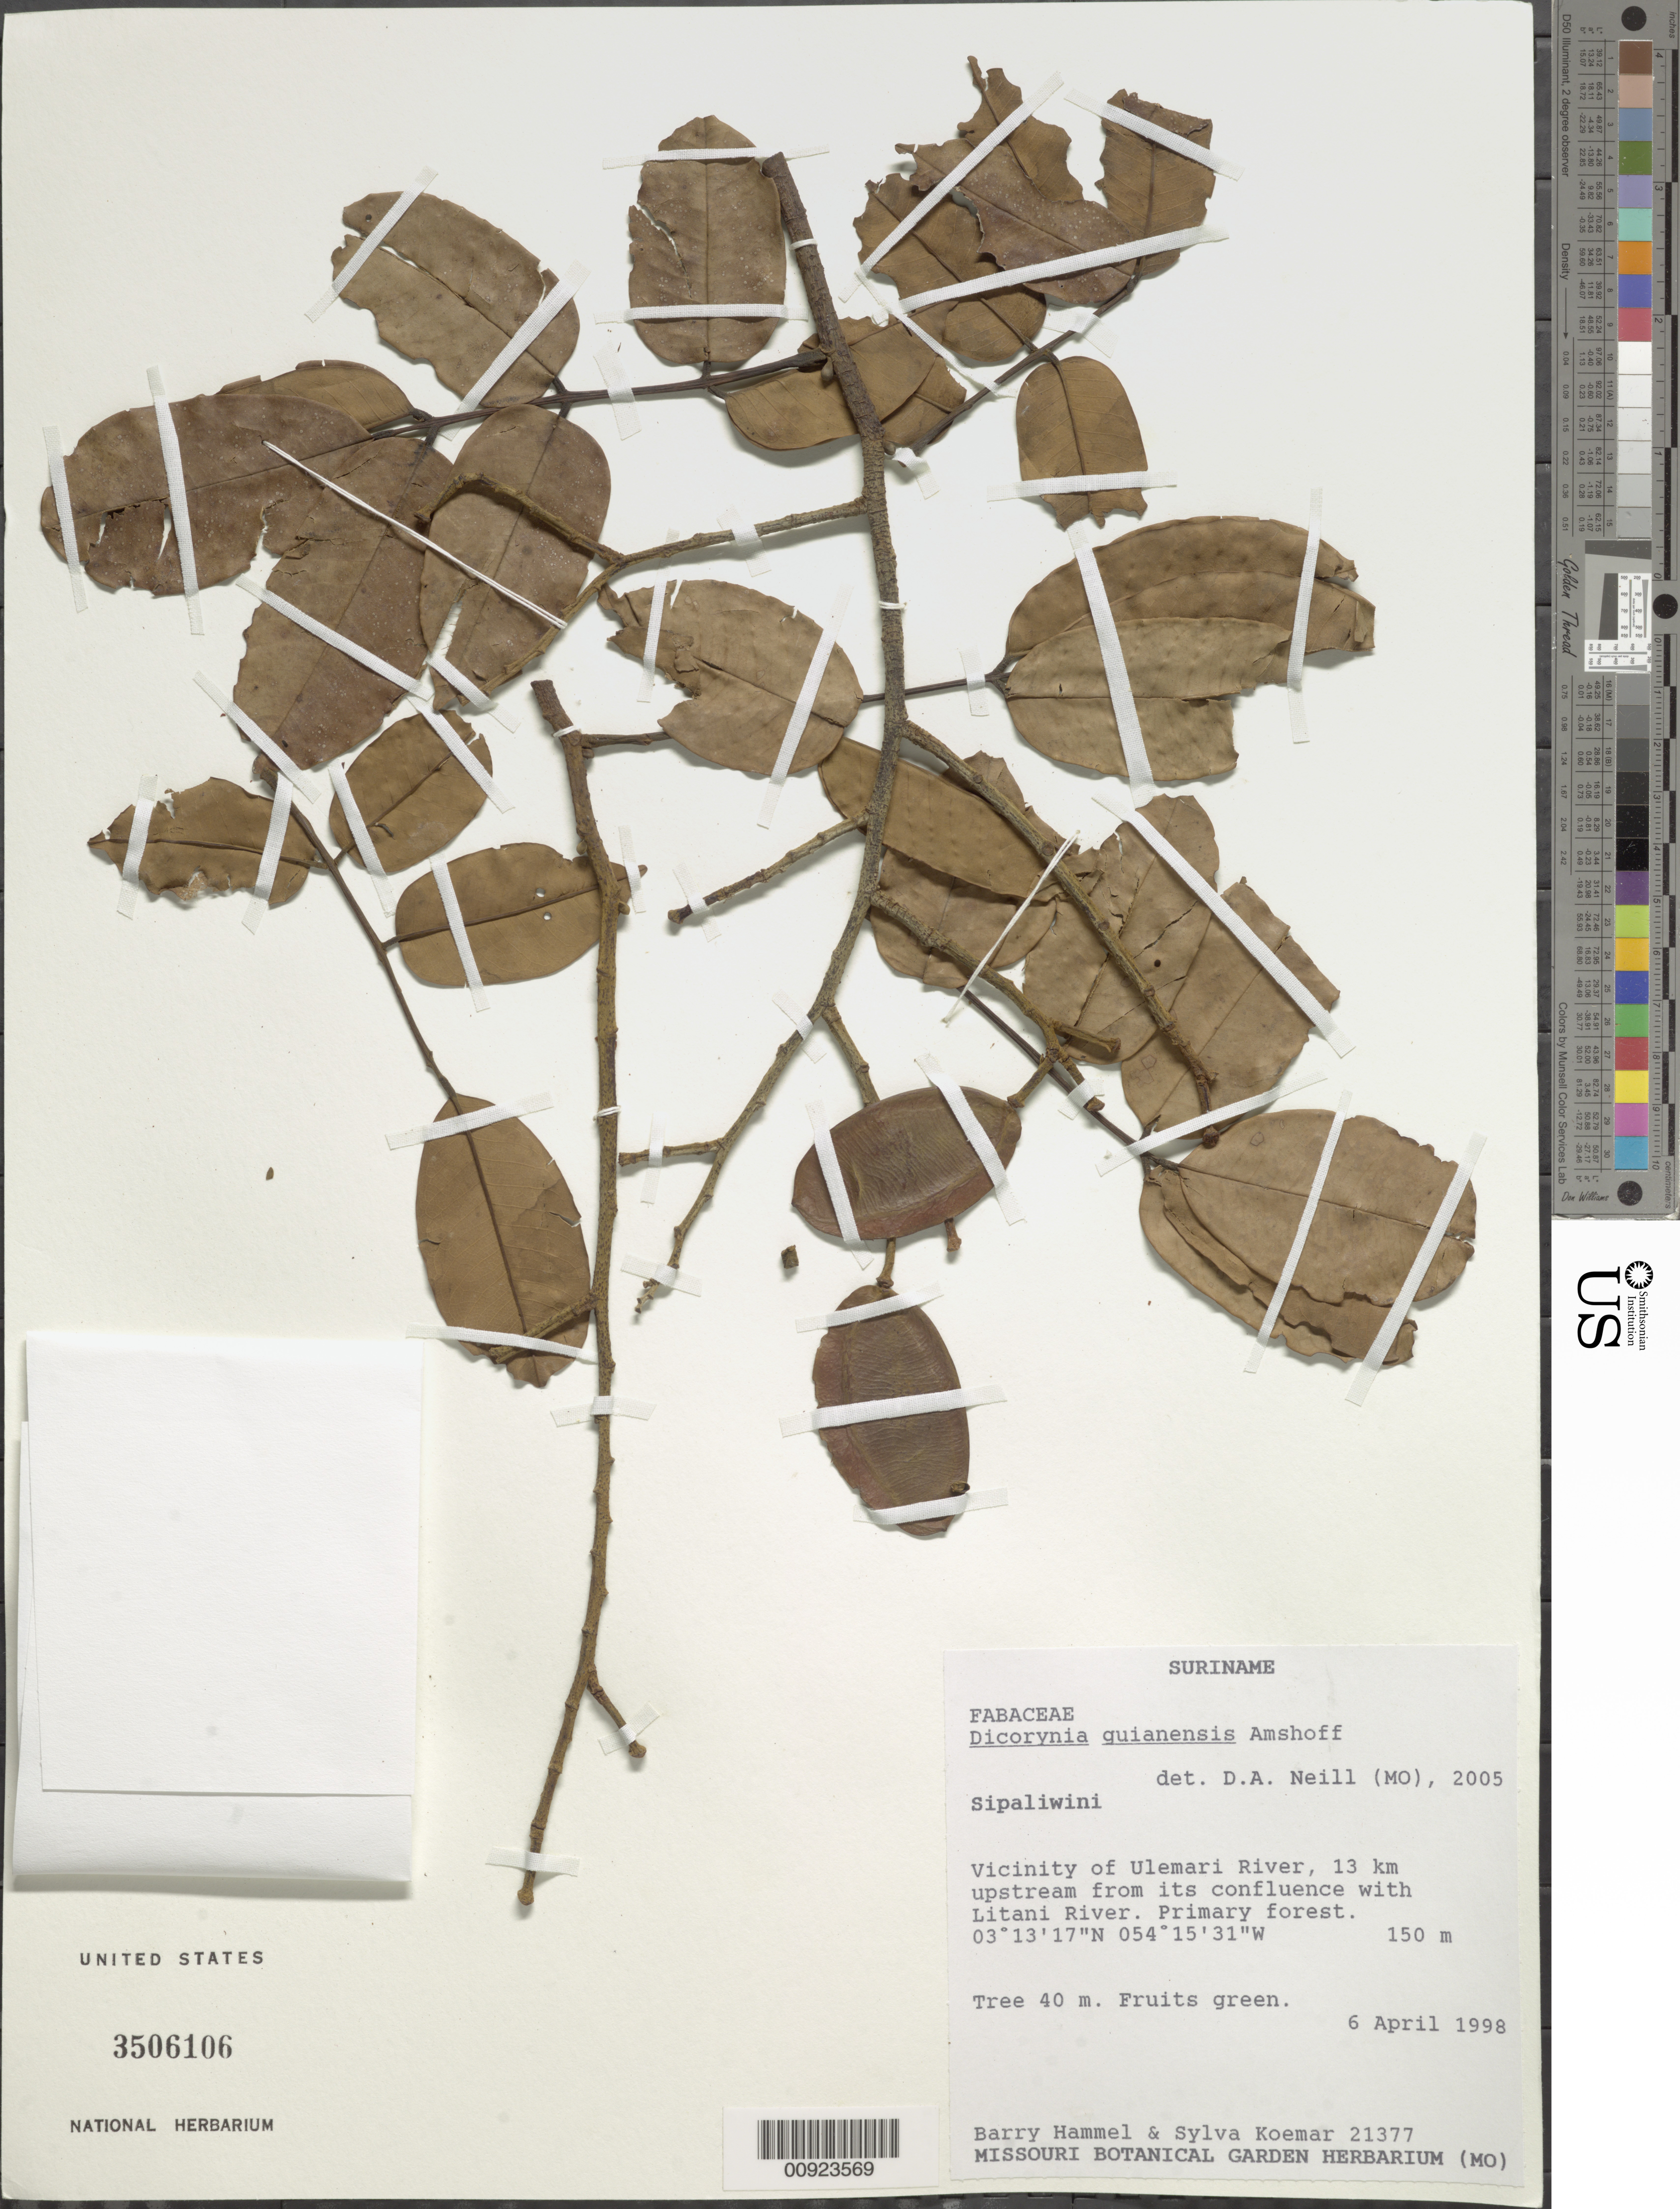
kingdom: Plantae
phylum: Tracheophyta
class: Magnoliopsida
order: Fabales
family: Fabaceae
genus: Dicorynia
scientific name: Dicorynia guianensis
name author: Amshoff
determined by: Neill, David Alan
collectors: B. Hammel & S. Koemar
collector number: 21377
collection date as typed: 6-Apr-98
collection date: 1998-04-06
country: Suriname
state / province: Sipaliwini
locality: Ulemari R., 13 km upstream from confl. with Litani R.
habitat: Primary forest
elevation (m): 150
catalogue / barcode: US 3506106